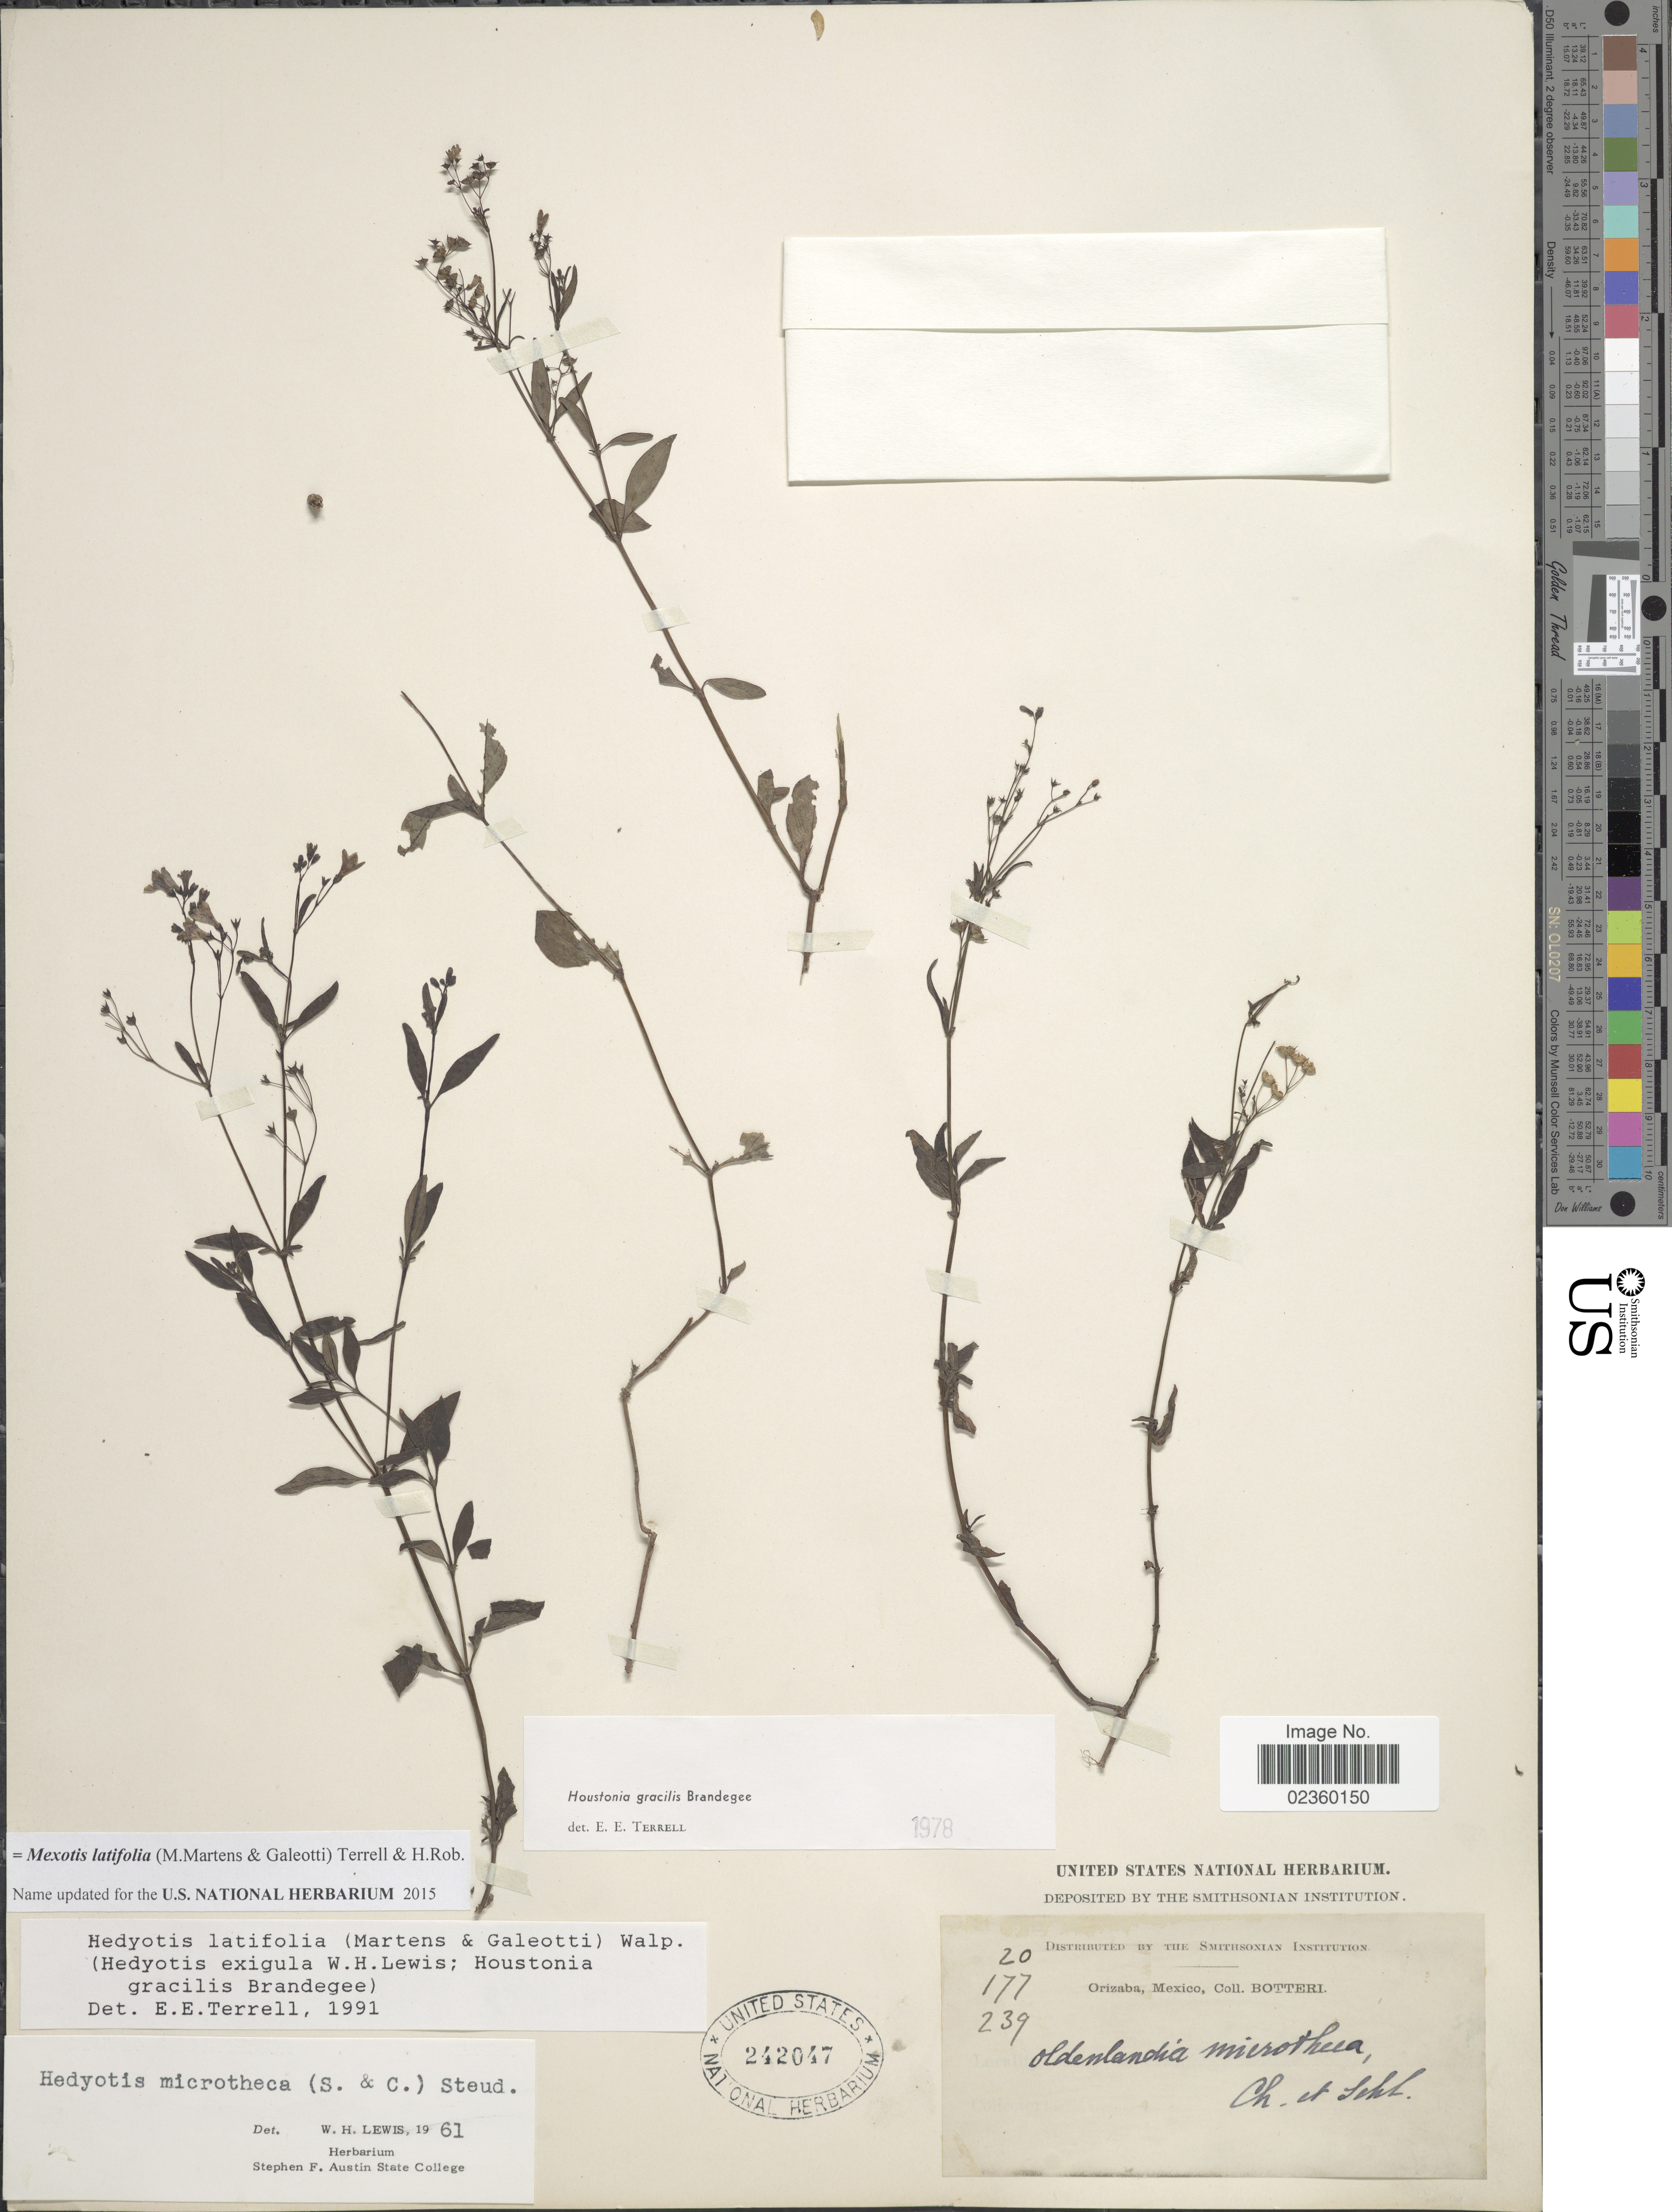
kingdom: Plantae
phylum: Tracheophyta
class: Magnoliopsida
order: Gentianales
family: Rubiaceae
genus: Mexotis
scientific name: Mexotis latifolia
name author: (M. Martens & Galeotti) Terrell & H. Rob.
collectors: -. Botteri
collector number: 20/177/239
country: Mexico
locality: Orizaba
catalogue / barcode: US 242047